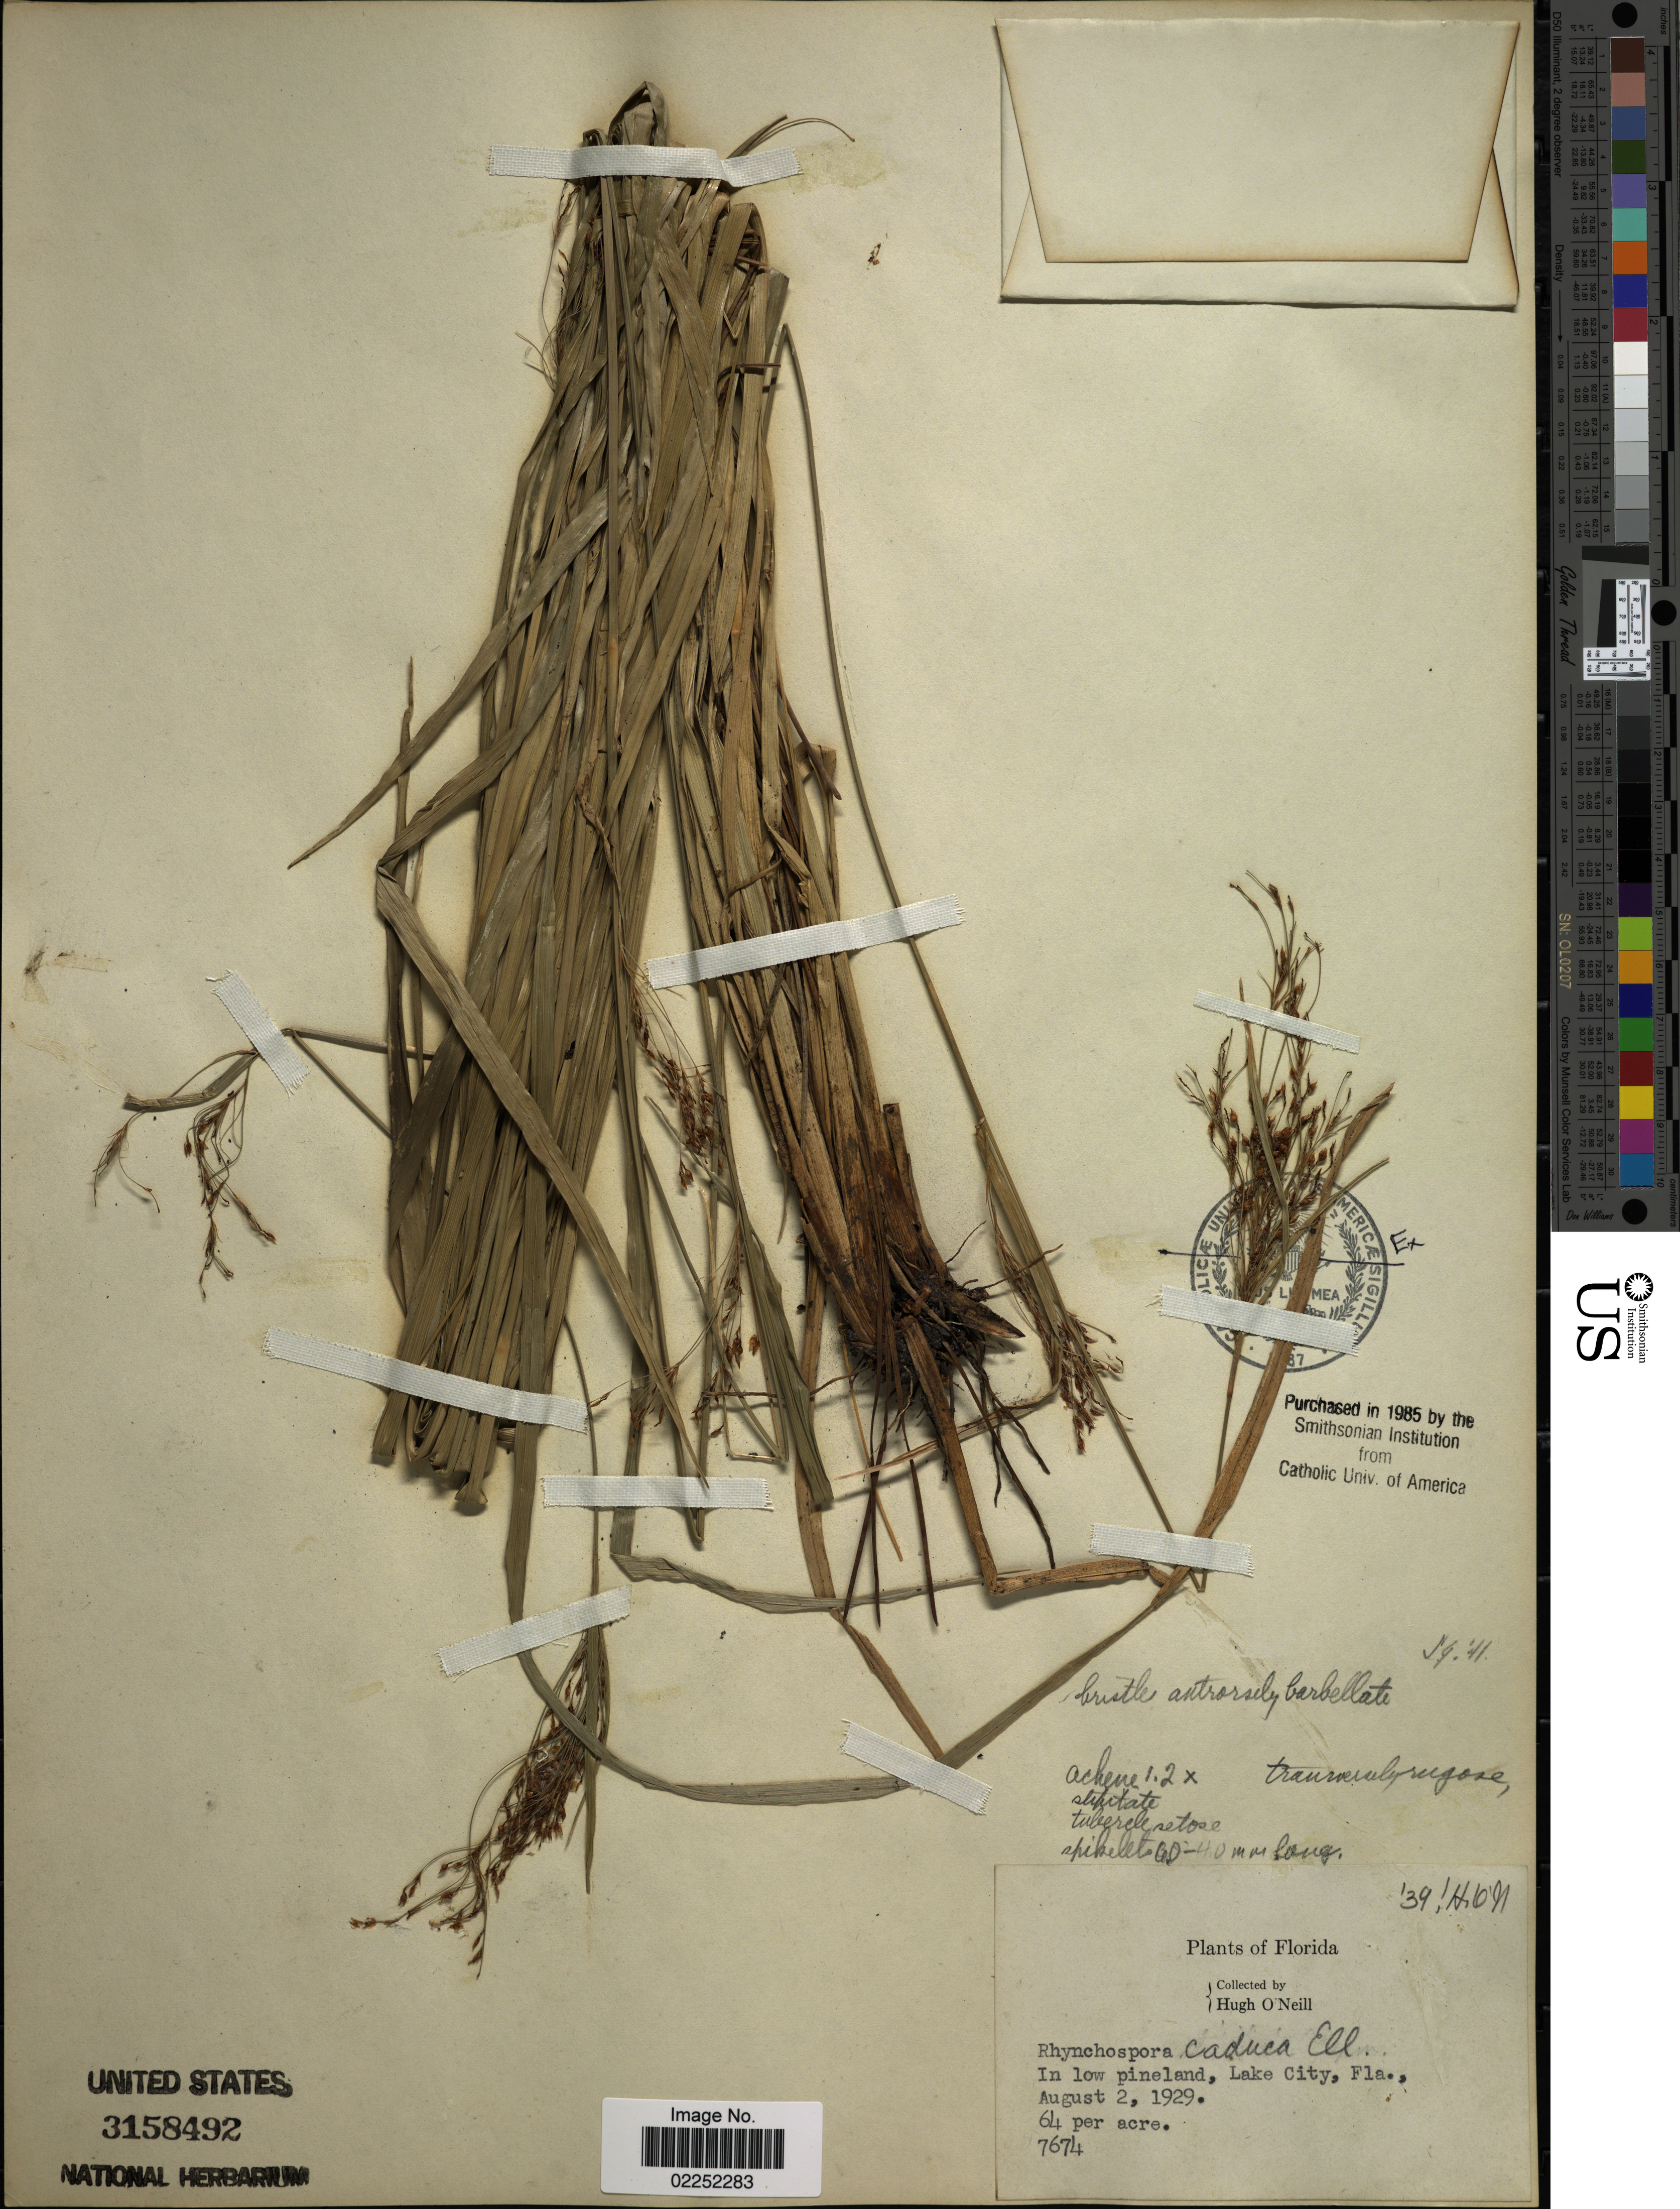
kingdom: Plantae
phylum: Tracheophyta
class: Liliopsida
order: Poales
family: Cyperaceae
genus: Rhynchospora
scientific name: Rhynchospora caduca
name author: Elliott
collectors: H. O'Neill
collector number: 7674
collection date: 1929-08-02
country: United States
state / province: Florida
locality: In low pineland, lake City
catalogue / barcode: US 3158492